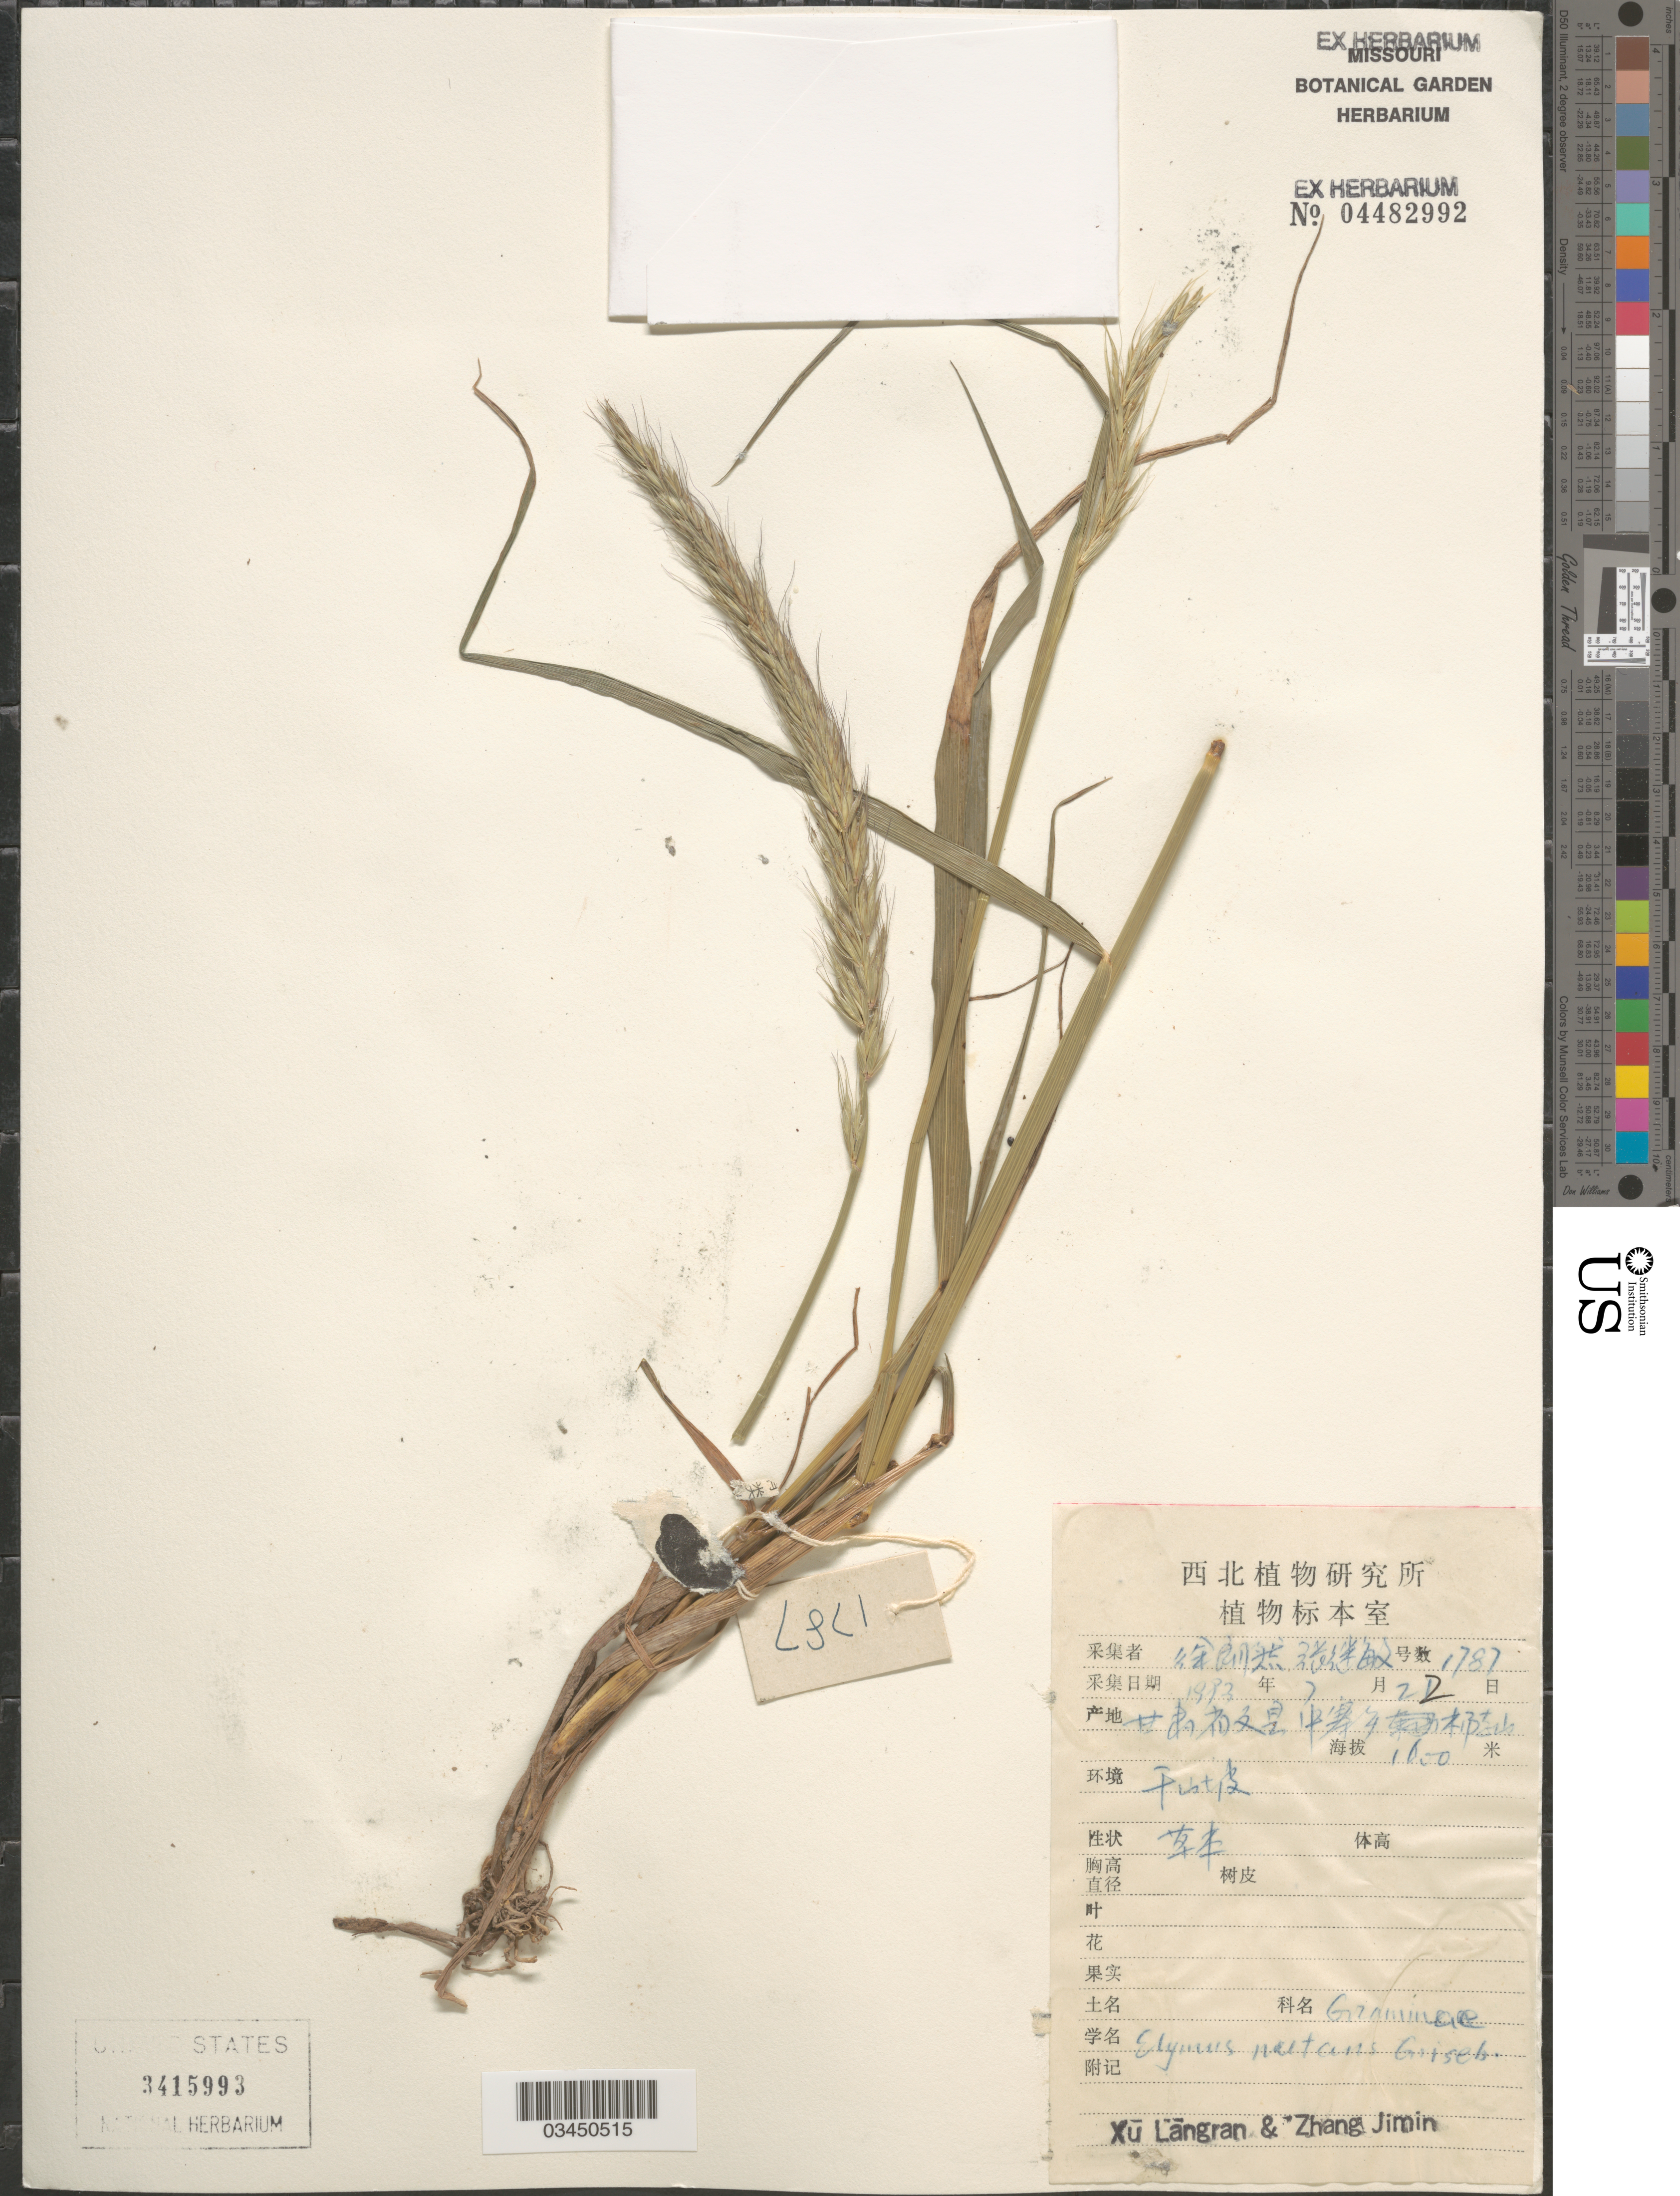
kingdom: Plantae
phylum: Tracheophyta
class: Liliopsida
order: Poales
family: Poaceae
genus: Elymus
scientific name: Elymus nutans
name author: Griseb.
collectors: L. Xu & J. Zhang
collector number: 1787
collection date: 1893-07-22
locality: X.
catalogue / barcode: US 3415993